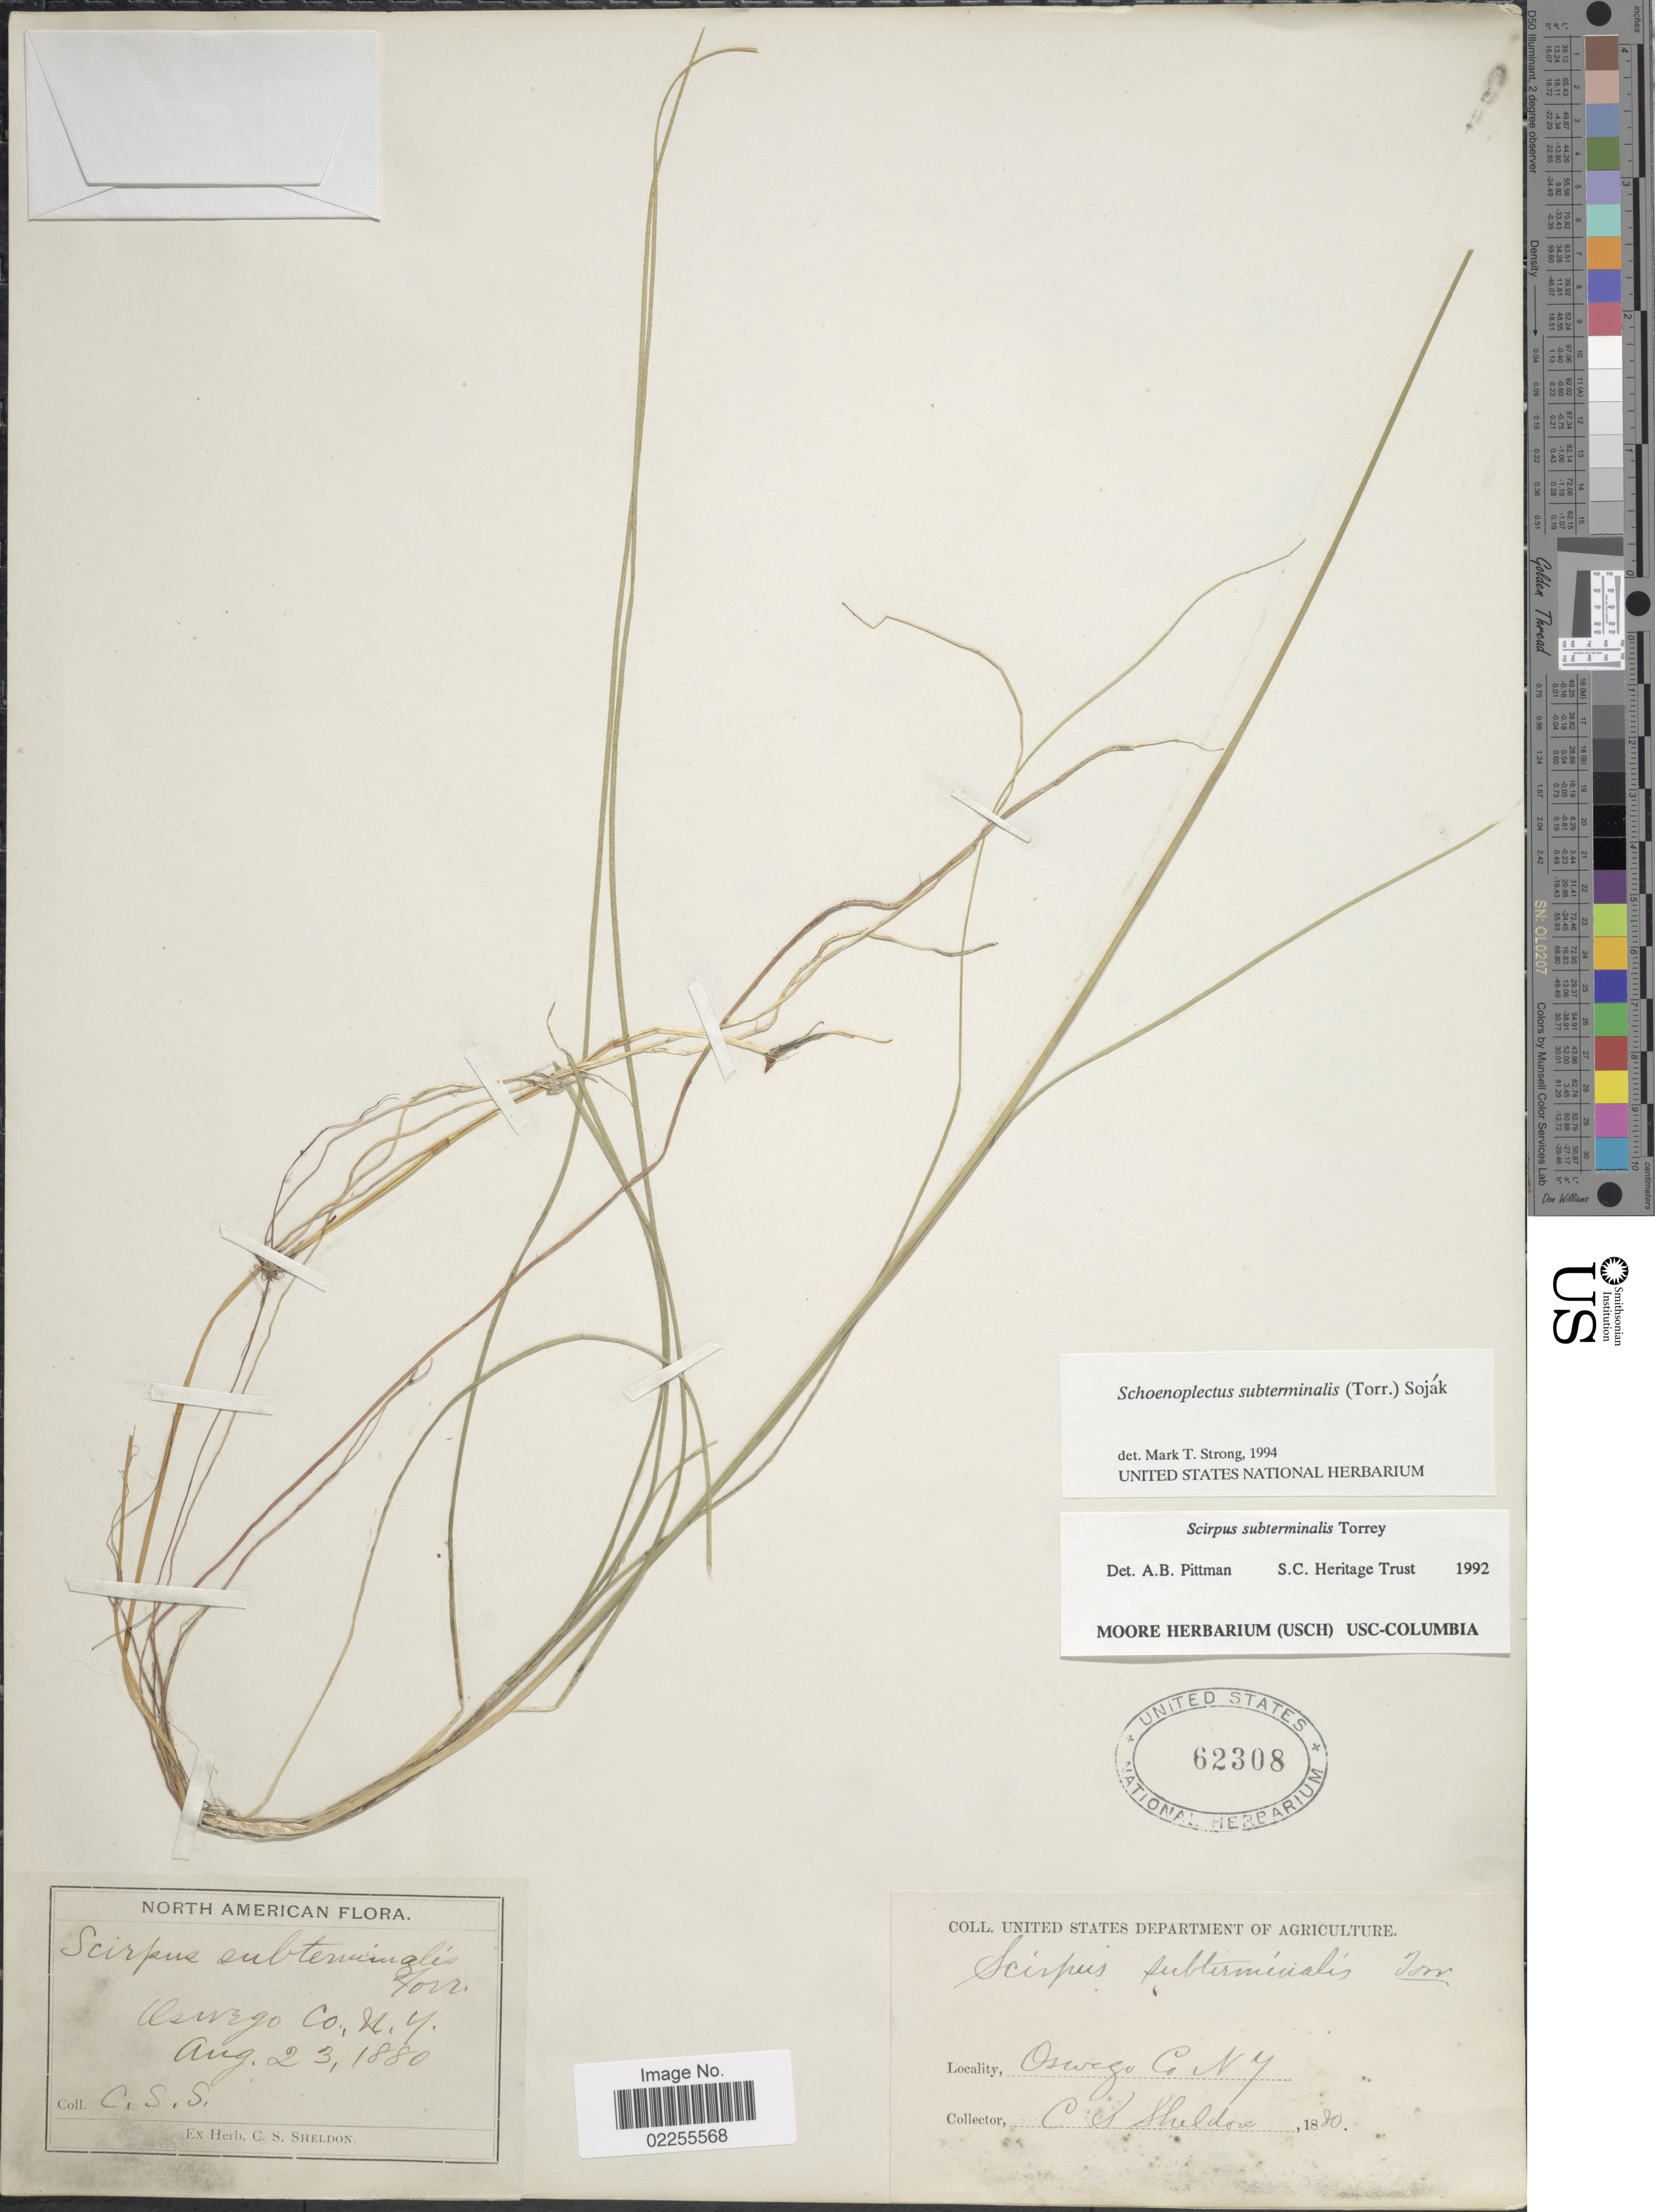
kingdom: Plantae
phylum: Tracheophyta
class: Liliopsida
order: Poales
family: Cyperaceae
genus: Schoenoplectus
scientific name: Schoenoplectus subterminalis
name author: (Torr.) Soják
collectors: C. S. Sheldon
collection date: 1880-08-23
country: United States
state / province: New York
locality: Oswego Co.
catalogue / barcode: US 2308